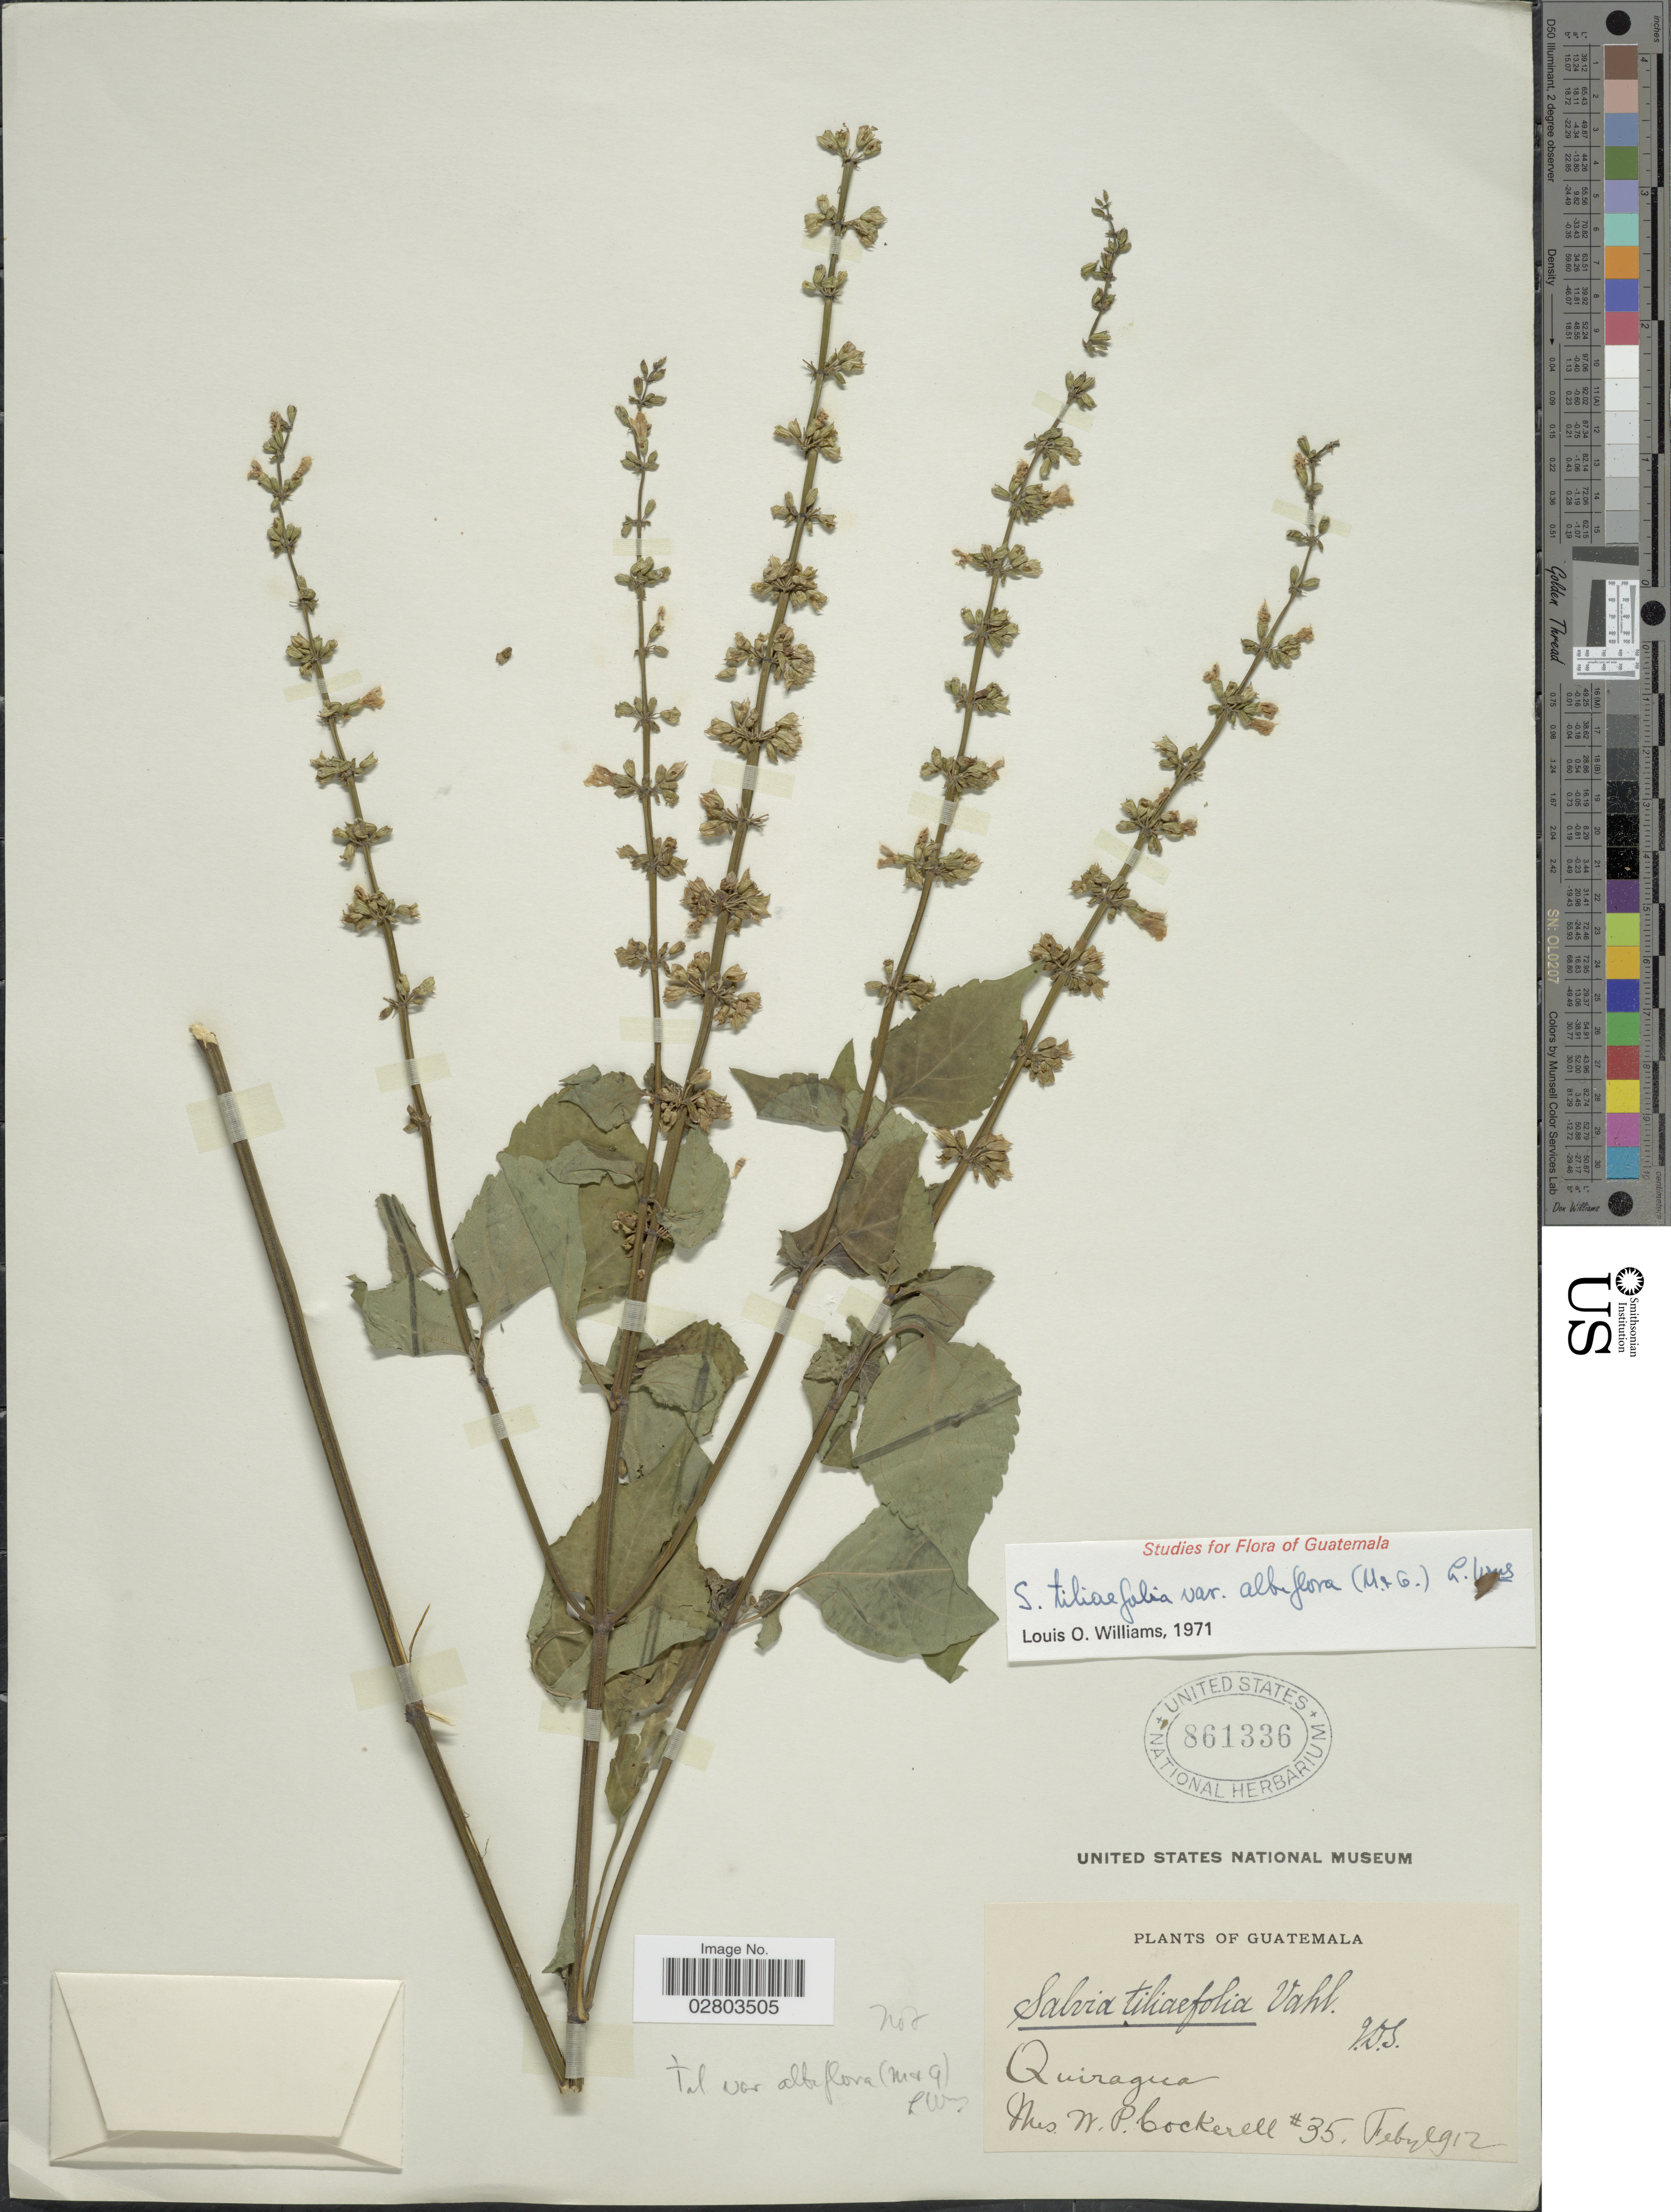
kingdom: Plantae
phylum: Tracheophyta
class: Magnoliopsida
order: Lamiales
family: Lamiaceae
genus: Salvia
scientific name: Salvia tiliifolia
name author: Vahl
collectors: W. Cockerell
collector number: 35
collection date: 1912-02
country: Guatemala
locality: Quiragua.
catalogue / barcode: US 861336